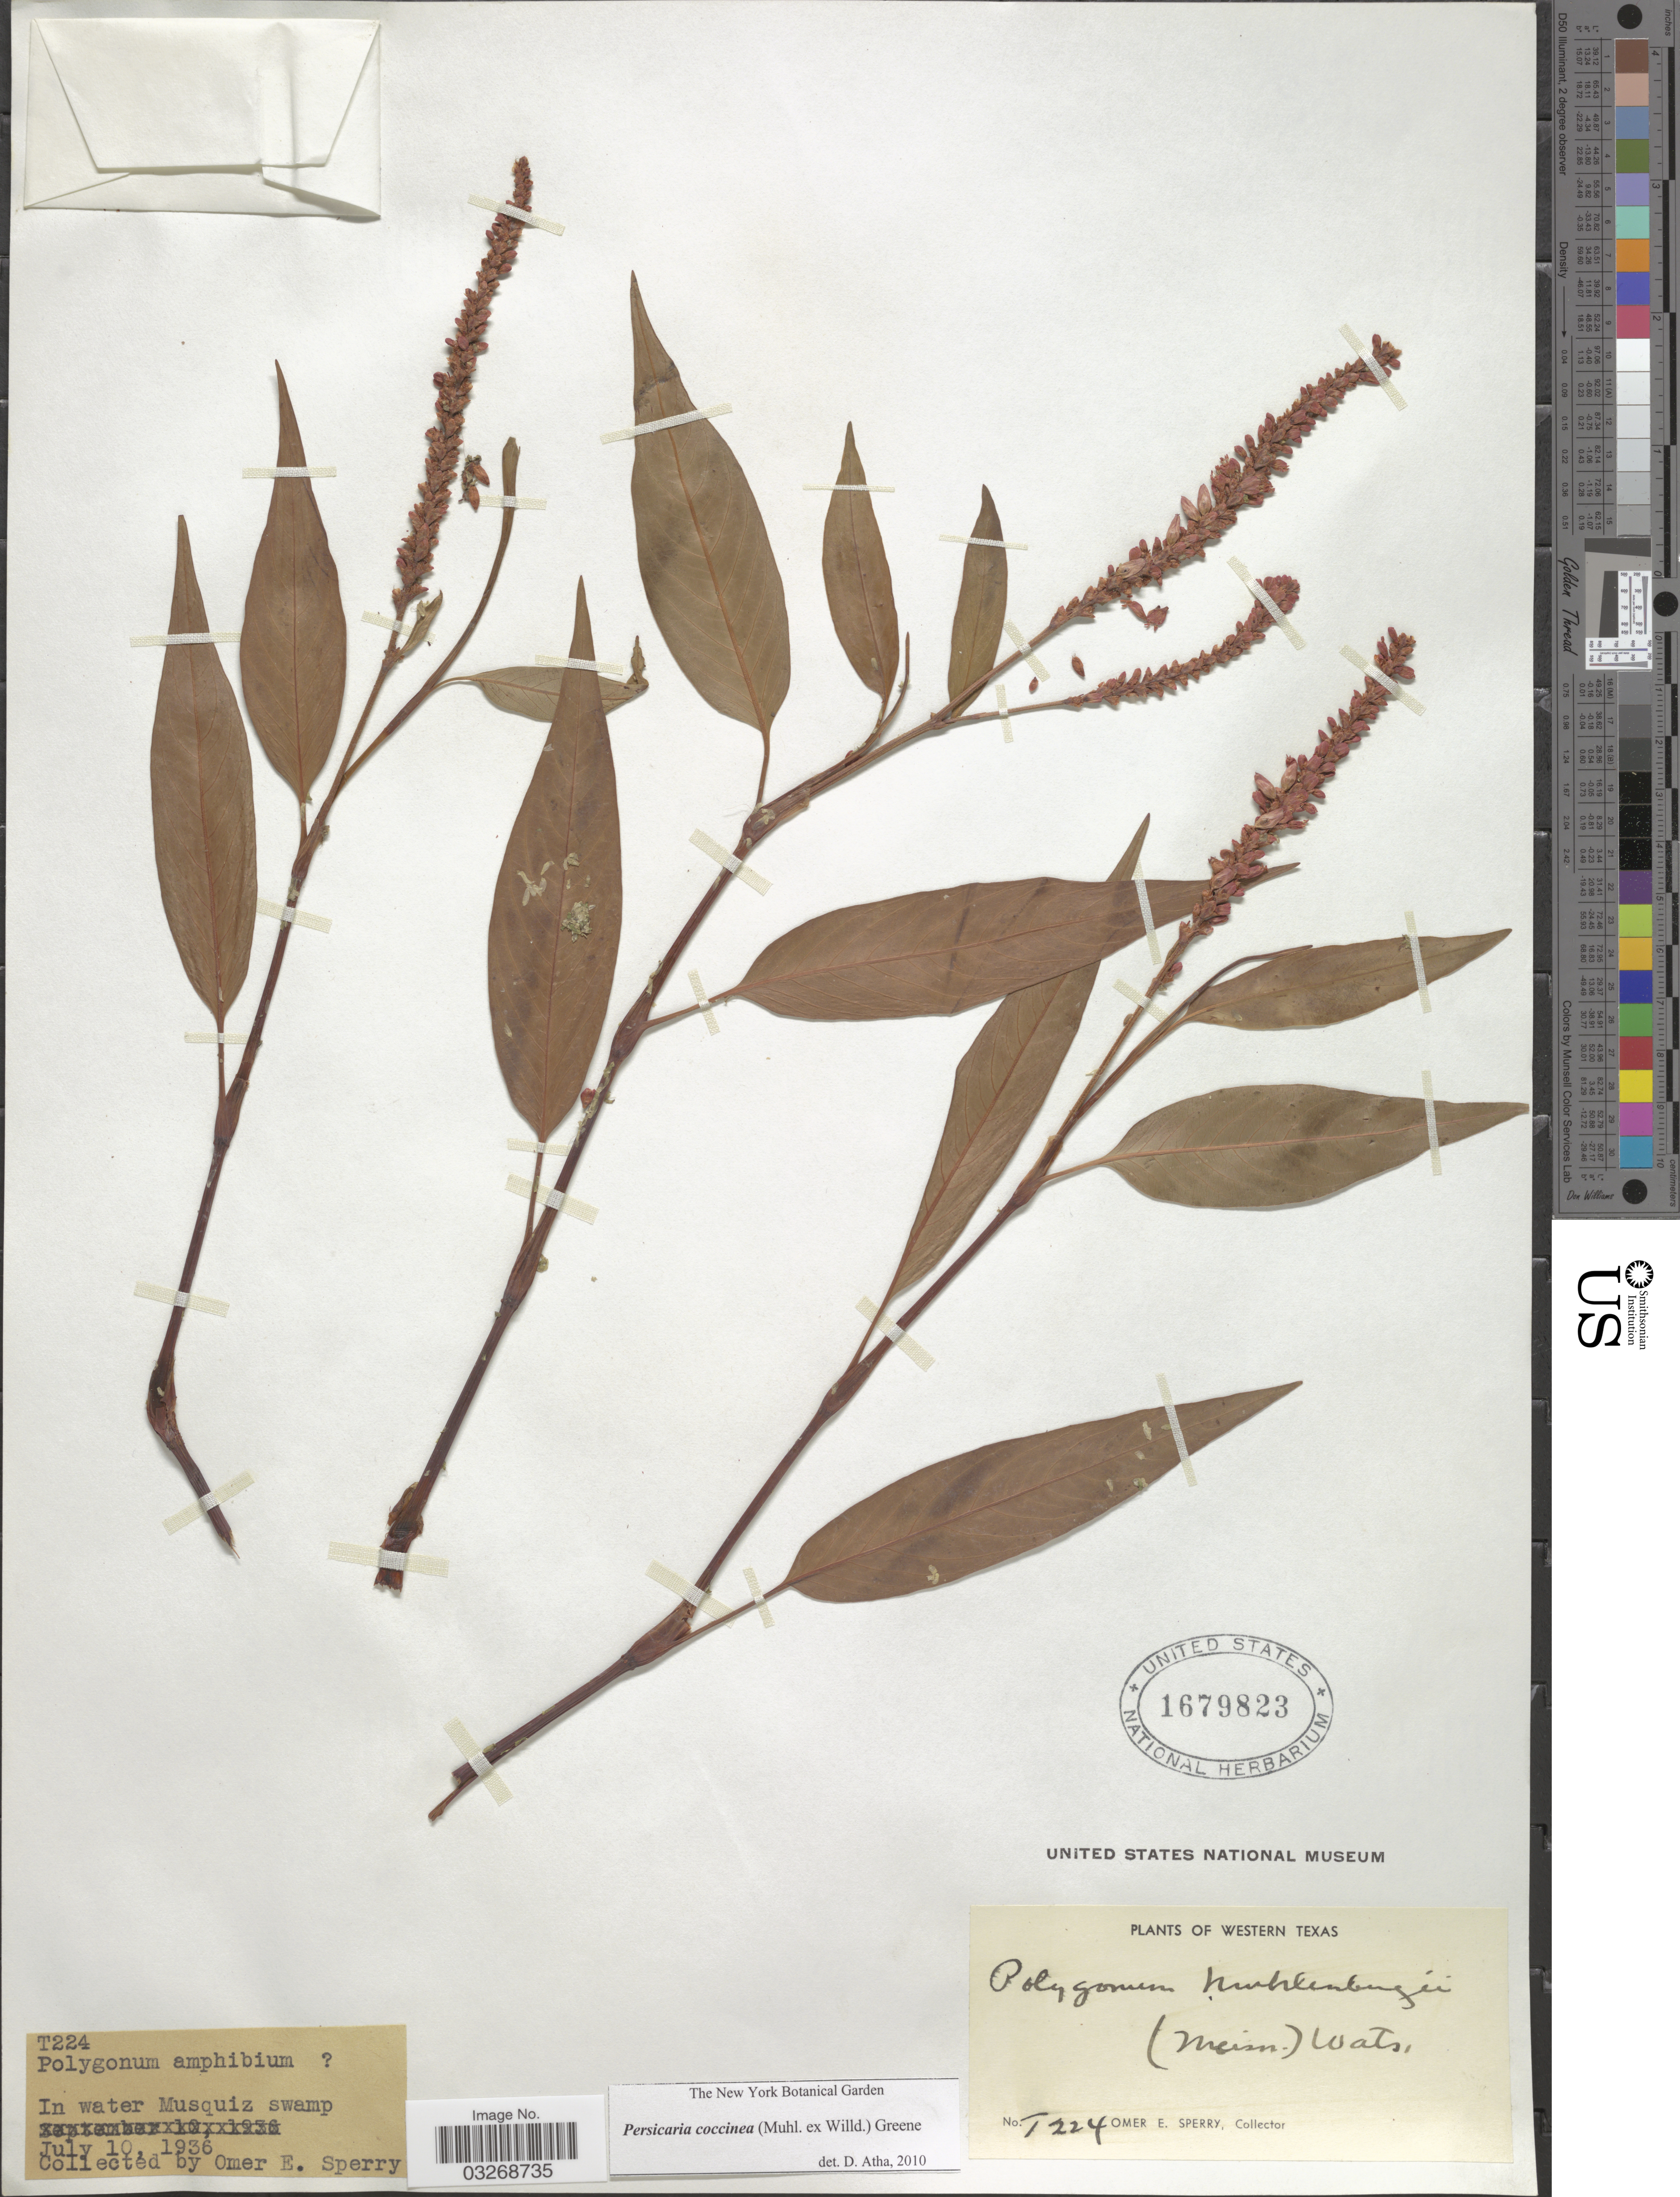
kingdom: Plantae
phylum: Tracheophyta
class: Magnoliopsida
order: Caryophyllales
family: Polygonaceae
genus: Persicaria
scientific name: Persicaria coccinea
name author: (Muhl. ex Willd.) Greene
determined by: Atha, D. E.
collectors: O. E. Sperry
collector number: T224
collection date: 1936-07-10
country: United States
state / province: Texas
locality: Western Texas. Musquiz swamp.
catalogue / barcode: US 1679823